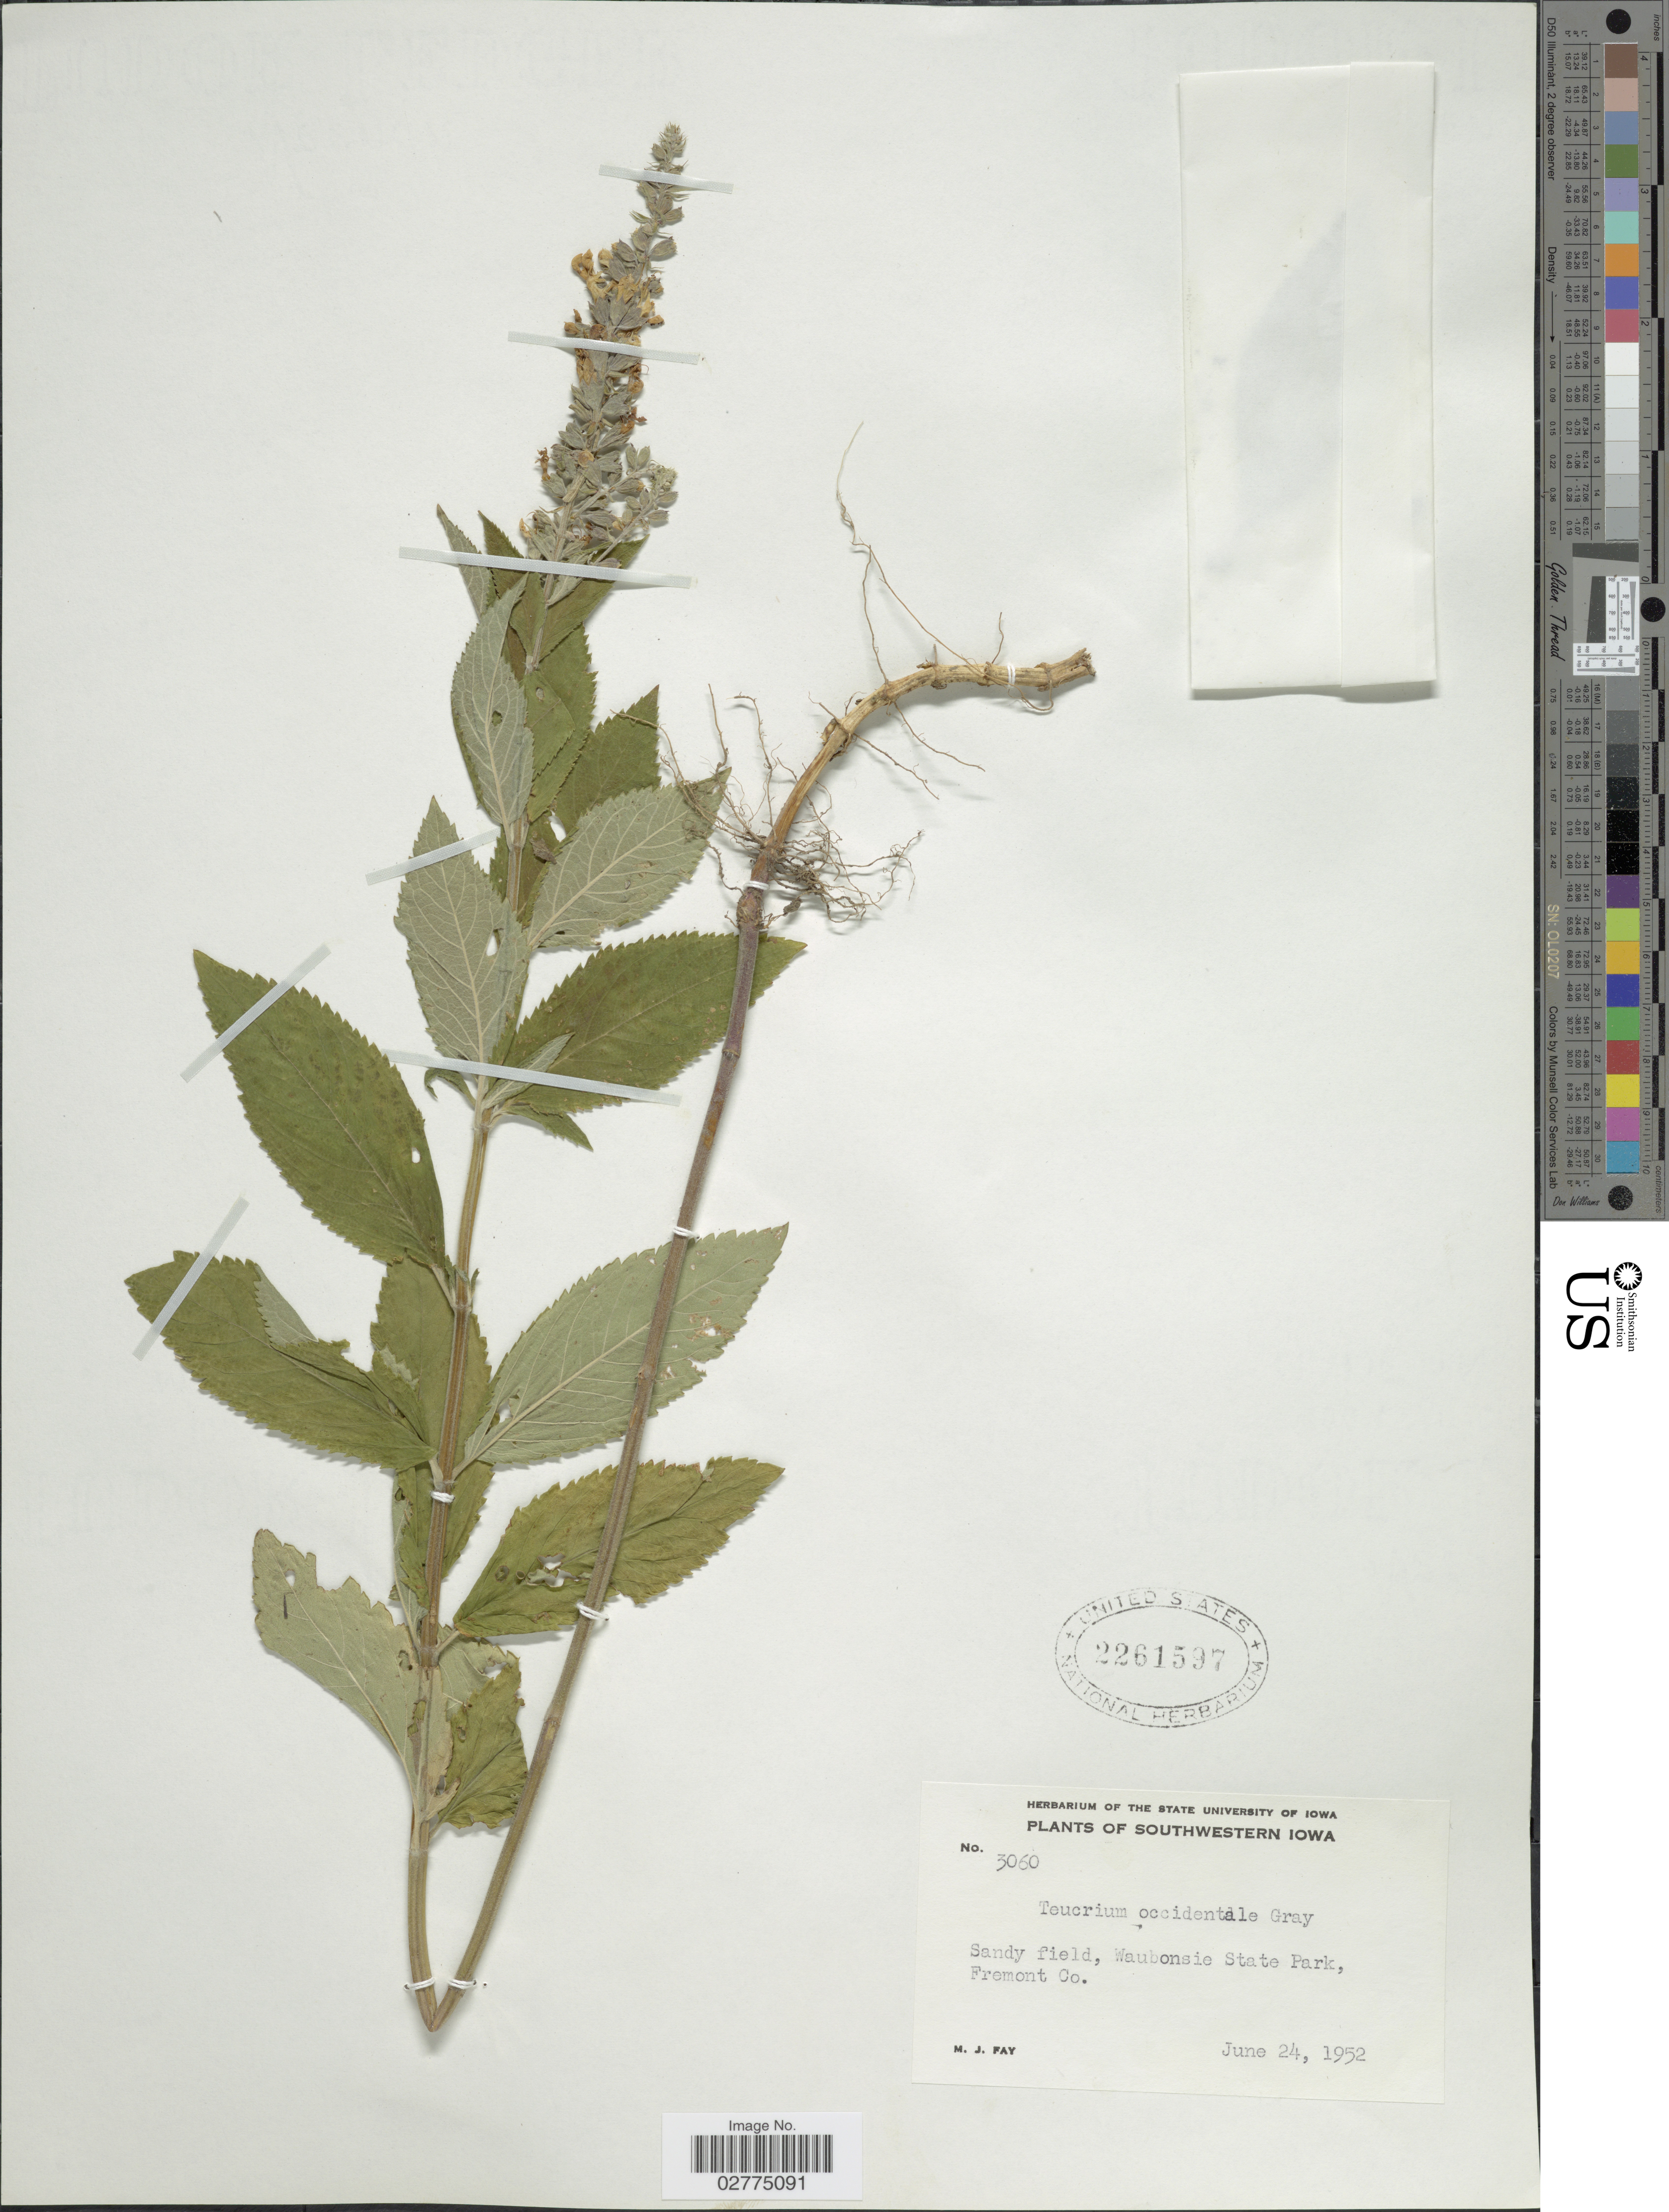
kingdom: Plantae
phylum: Tracheophyta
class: Magnoliopsida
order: Lamiales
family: Lamiaceae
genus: Teucrium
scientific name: Teucrium canadense var. occidentale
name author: (A. Gray) E. M. McClint. & Epling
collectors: M. Fay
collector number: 3060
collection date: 1952-06-24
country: United States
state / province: Iowa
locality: Southwestern Iowa, Sandy field, Waubonsie State Park, Fremont Co.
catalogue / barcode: US 2261597